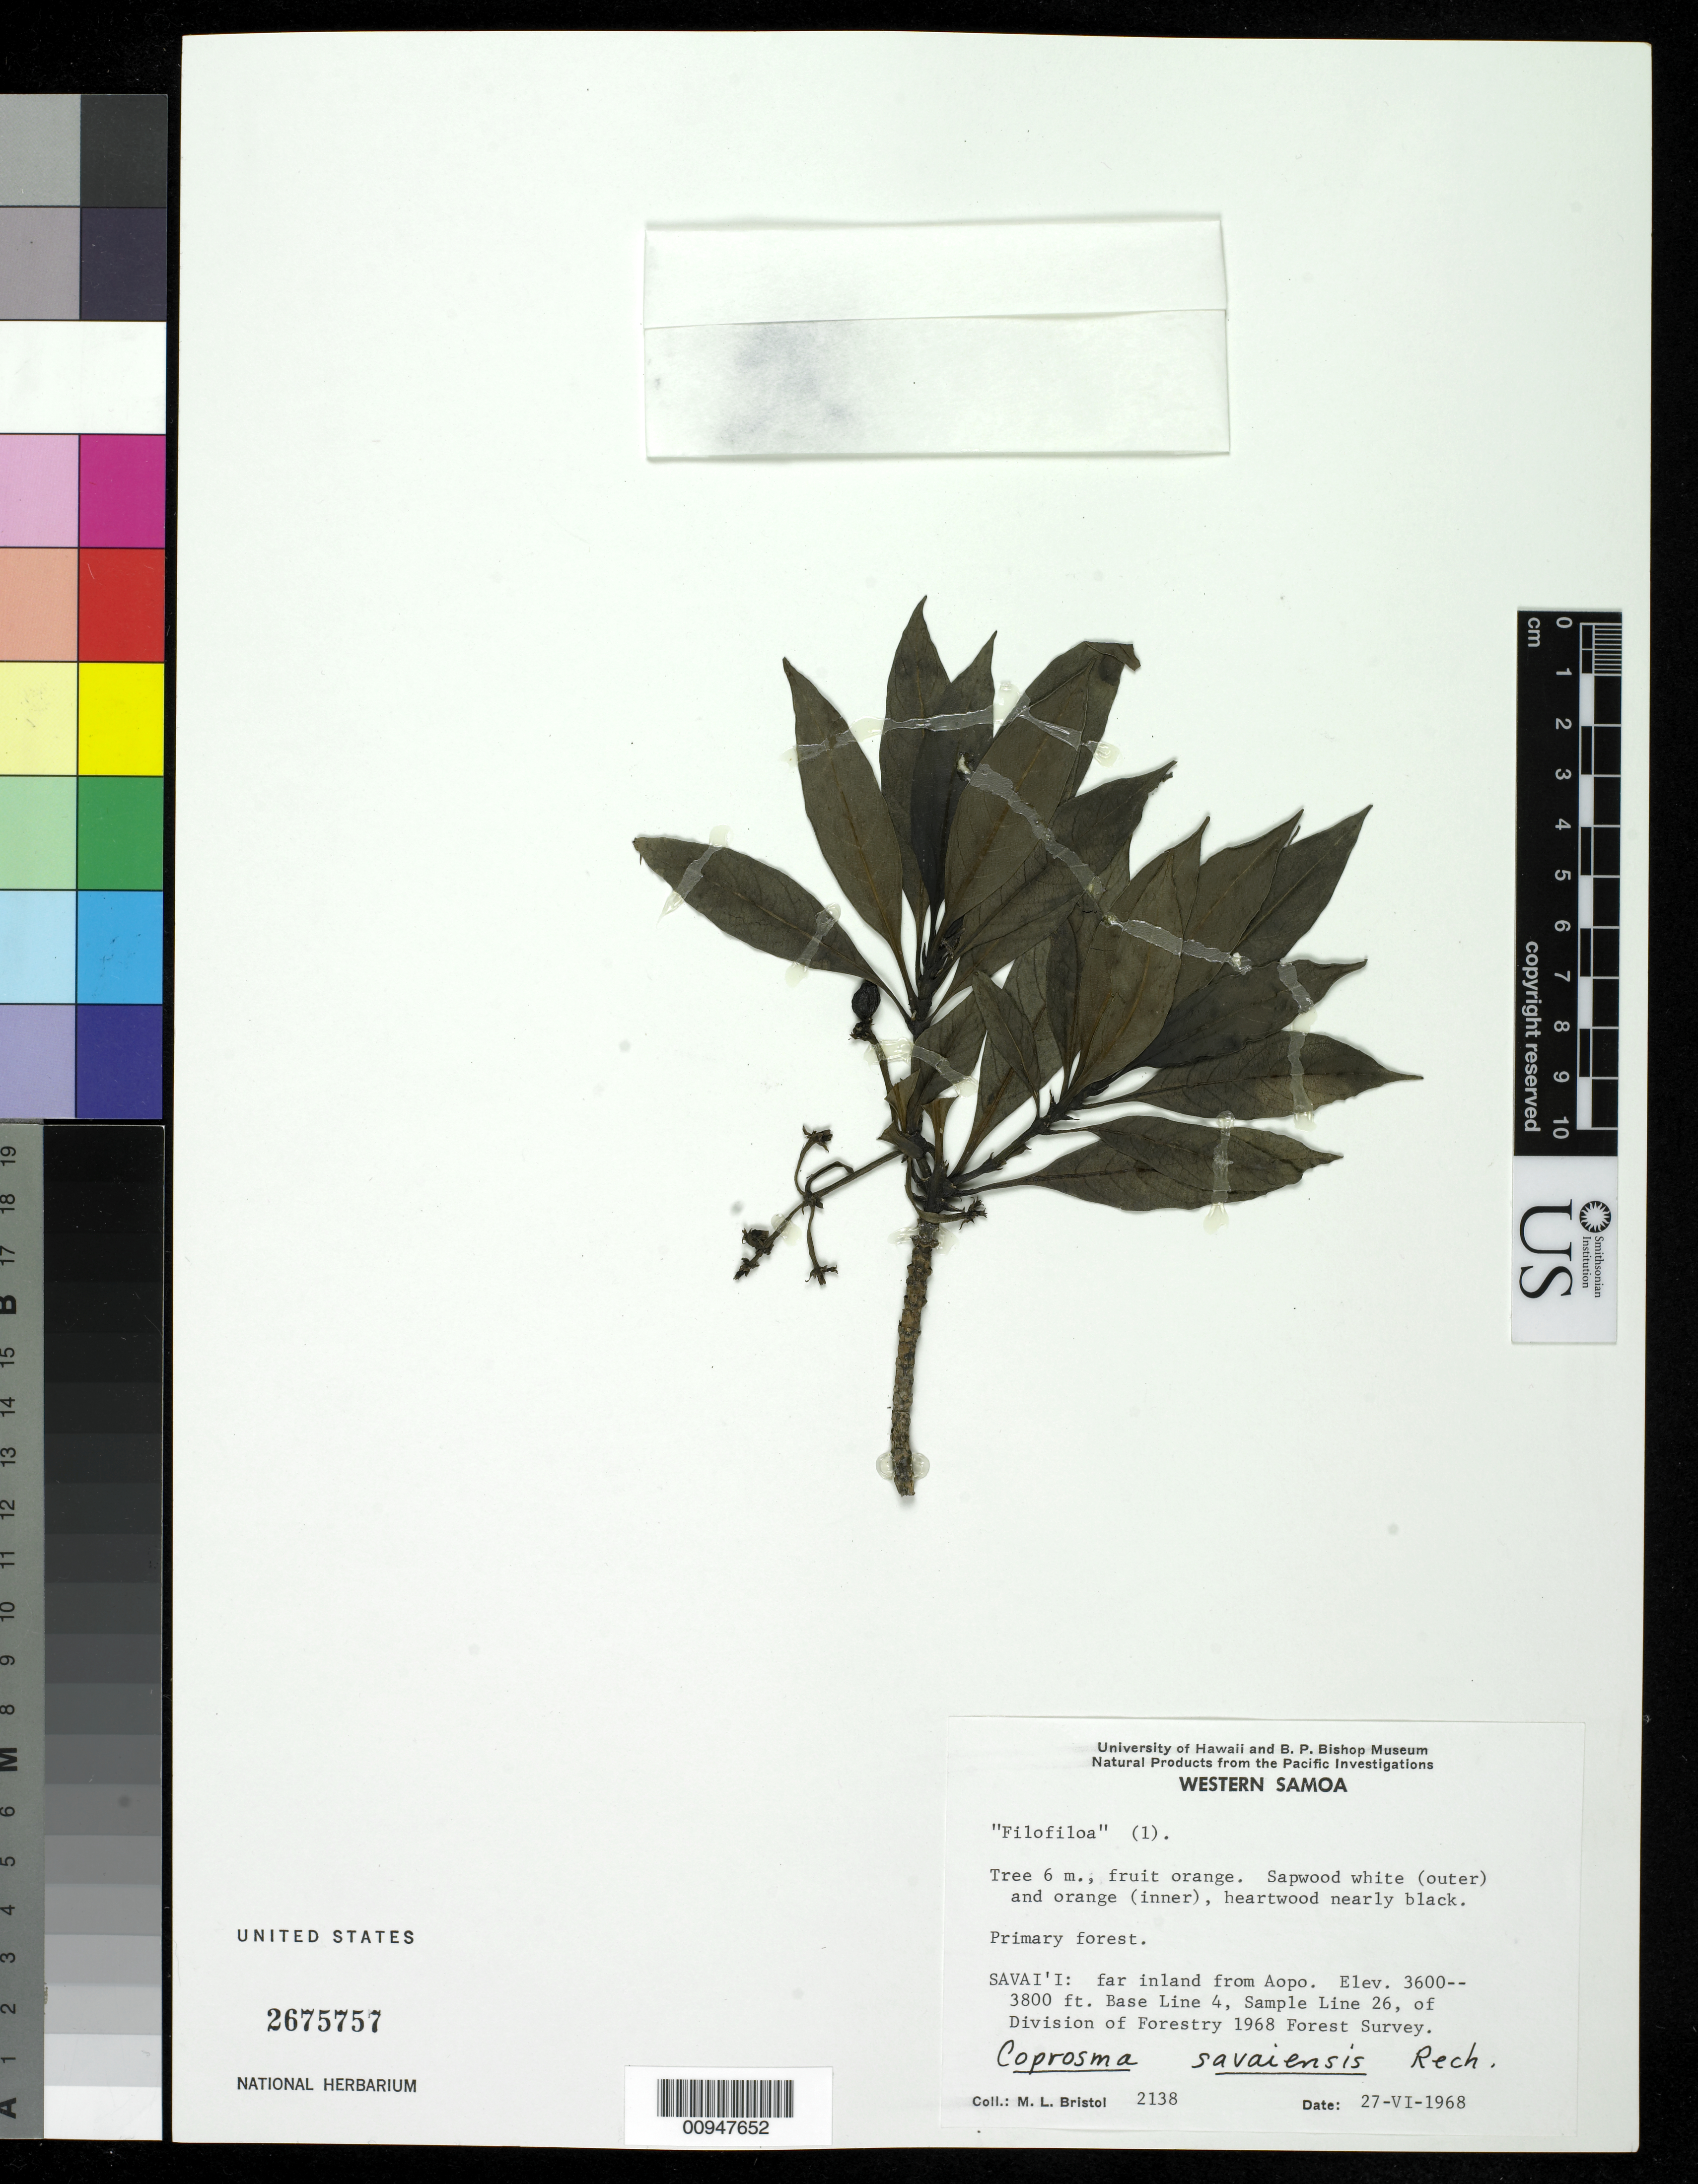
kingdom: Plantae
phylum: Tracheophyta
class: Magnoliopsida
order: Gentianales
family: Rubiaceae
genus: Coprosma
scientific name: Coprosma savaiiensis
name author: Rech.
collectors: M. L. Bristol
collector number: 2138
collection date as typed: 27 Jun 1968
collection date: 1968-06-27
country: Samoa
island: Savai'i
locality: Primary forest. Savai'i far inland from Aopo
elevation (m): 1097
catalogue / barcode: US 2675757